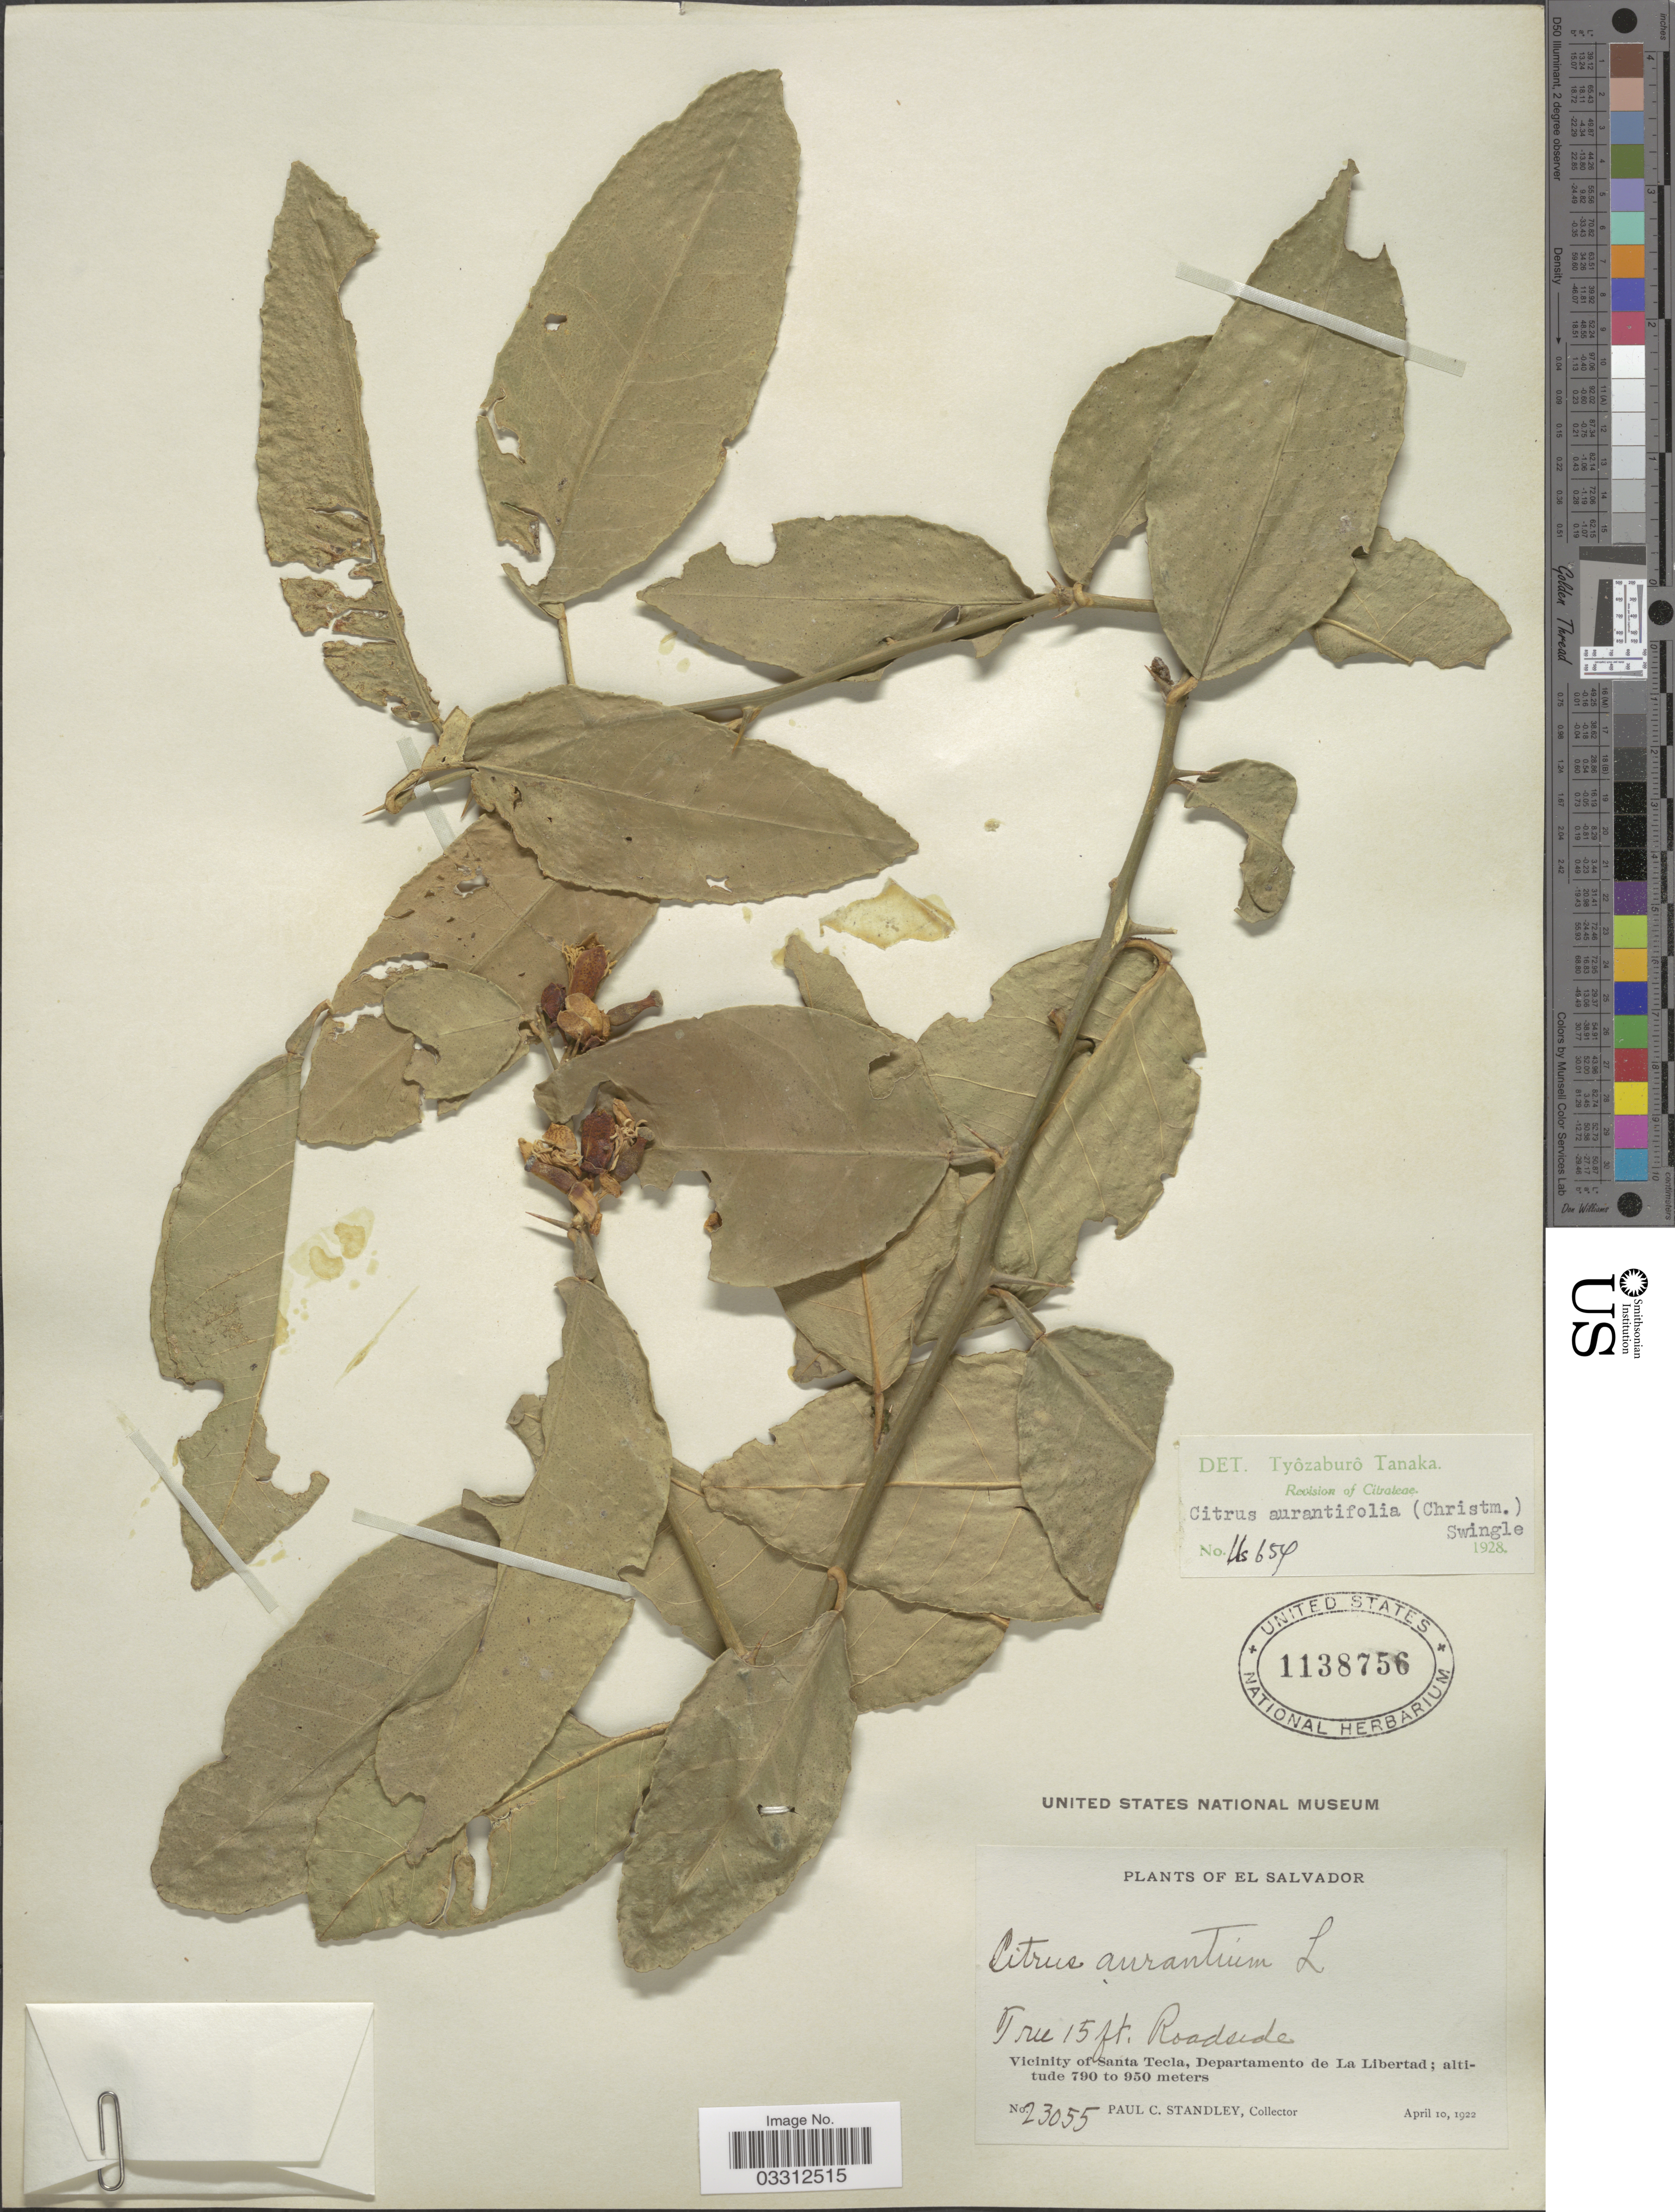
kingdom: Plantae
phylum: Tracheophyta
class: Magnoliopsida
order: Sapindales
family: Rutaceae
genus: Citrus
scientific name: Citrus x aurantifolia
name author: (Christm.) Swingle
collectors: P. C. Standley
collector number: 23055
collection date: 1922-04-10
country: El Salvador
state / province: La Libertad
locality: Vicinity of Santa Tecla, Departamento de La Libertad.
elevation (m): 790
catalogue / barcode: US 1138756